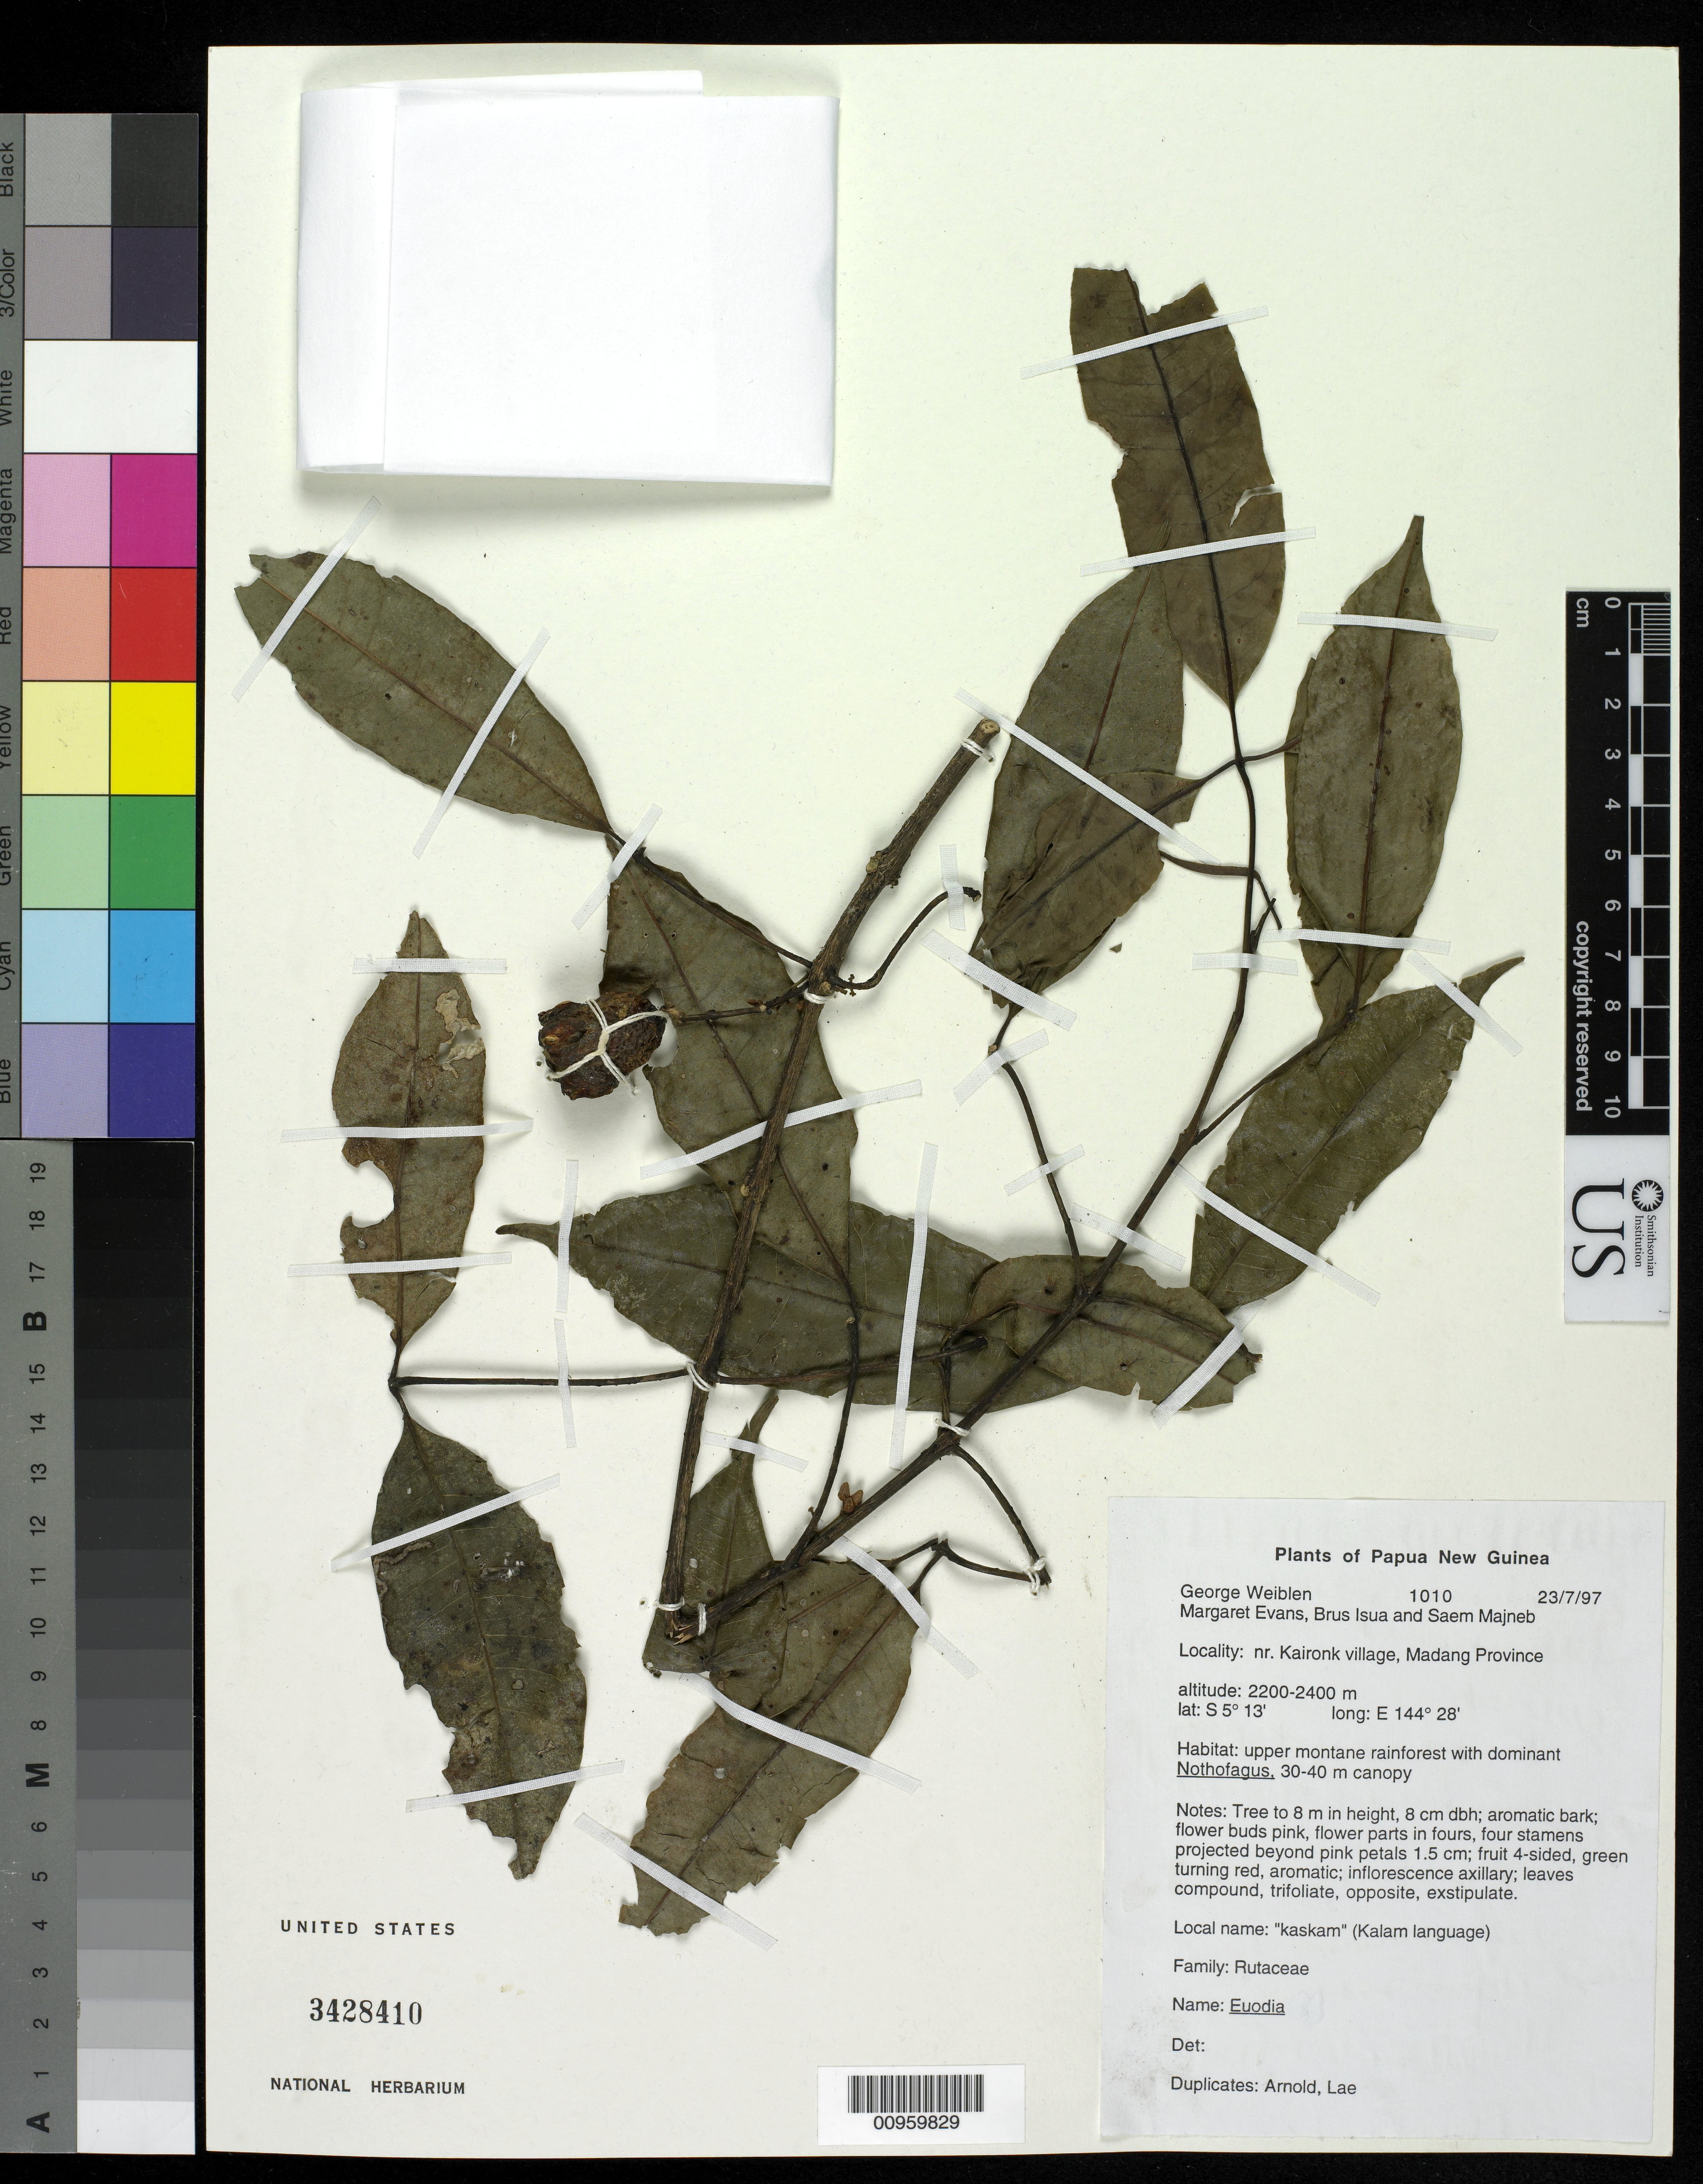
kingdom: Plantae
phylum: Tracheophyta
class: Magnoliopsida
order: Sapindales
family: Rutaceae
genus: Melicope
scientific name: Melicope sp.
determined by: Strong, Mark T., (BOT), Smithsonian Institution - National Museum of Natural History (UNITED STATES)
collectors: G. D. Weiblen, Marg. Evans, B. Isua & S. Majneb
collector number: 1010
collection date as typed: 23 Jul 1997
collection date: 1997-07-23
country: Papua New Guinea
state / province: Madang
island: New Guinea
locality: Papua New Guinea; nr. Kaironk village, Madang Province;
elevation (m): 2200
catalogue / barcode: US 3428410